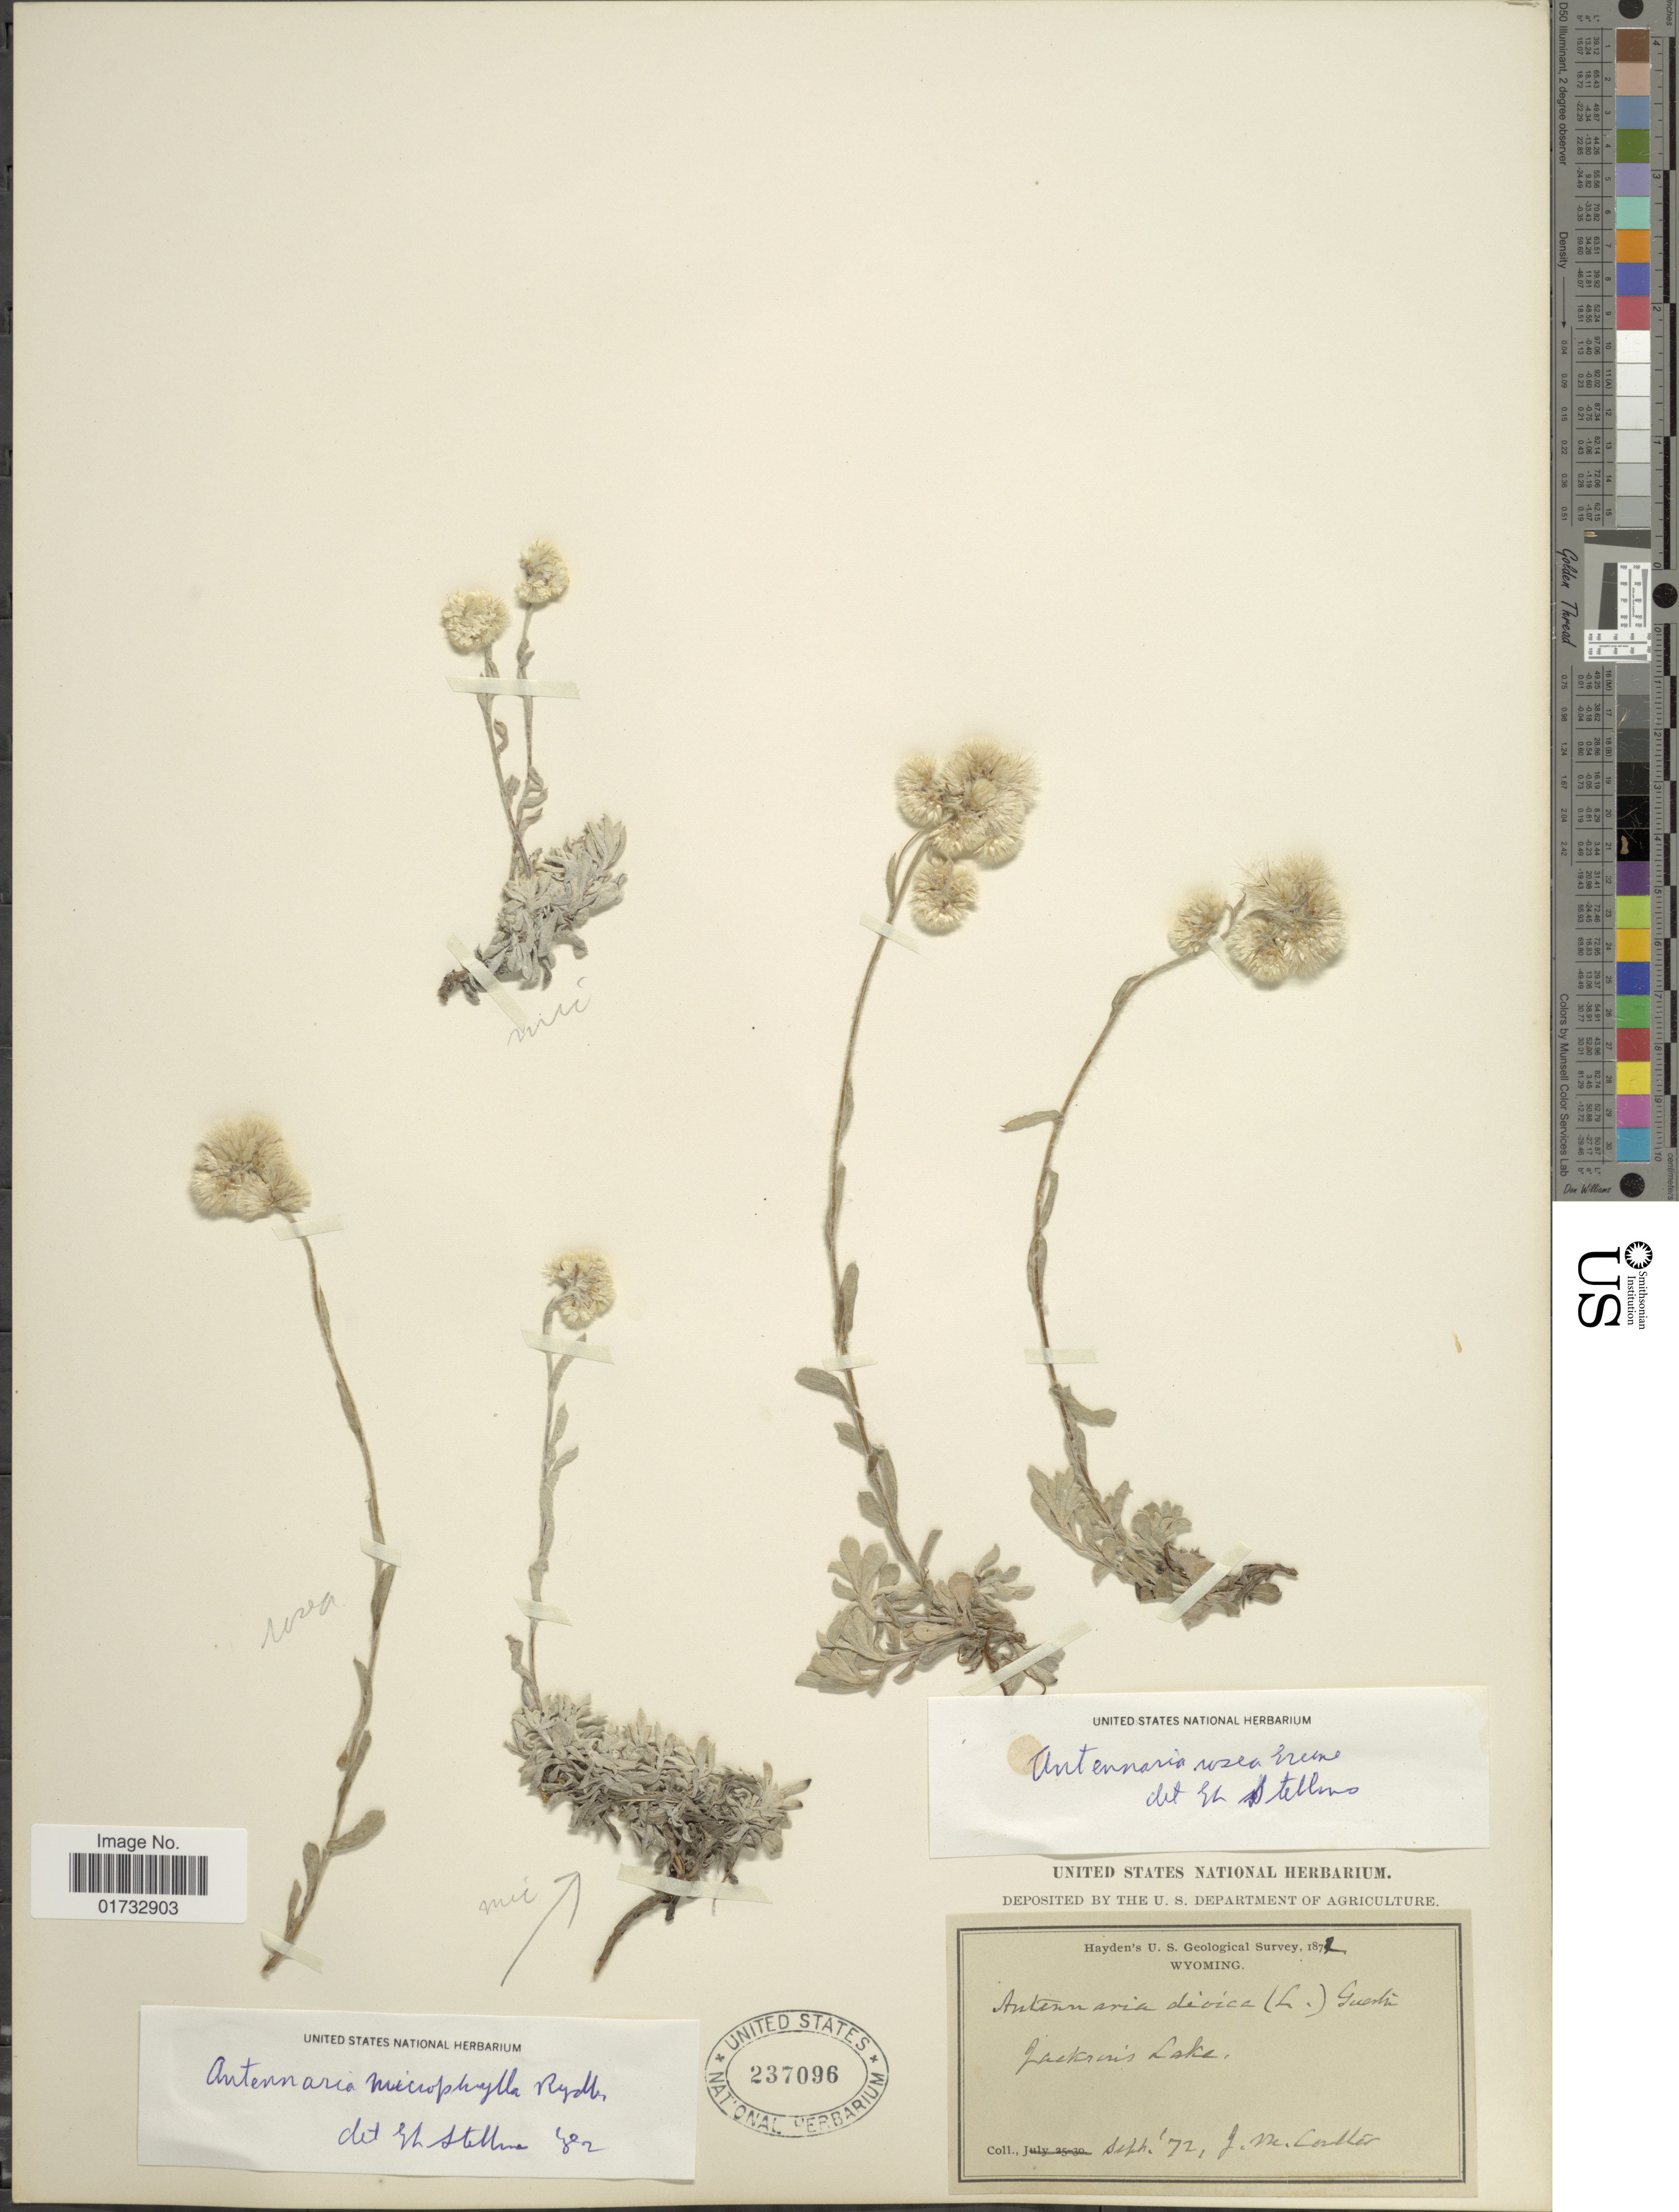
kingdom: Plantae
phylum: Tracheophyta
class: Magnoliopsida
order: Asterales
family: Asteraceae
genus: Antennaria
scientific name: Antennaria rosea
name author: Greene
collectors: J. M. Coulter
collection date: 1872-09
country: United States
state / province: Wyoming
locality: Jackson's Lake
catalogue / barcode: US 237096